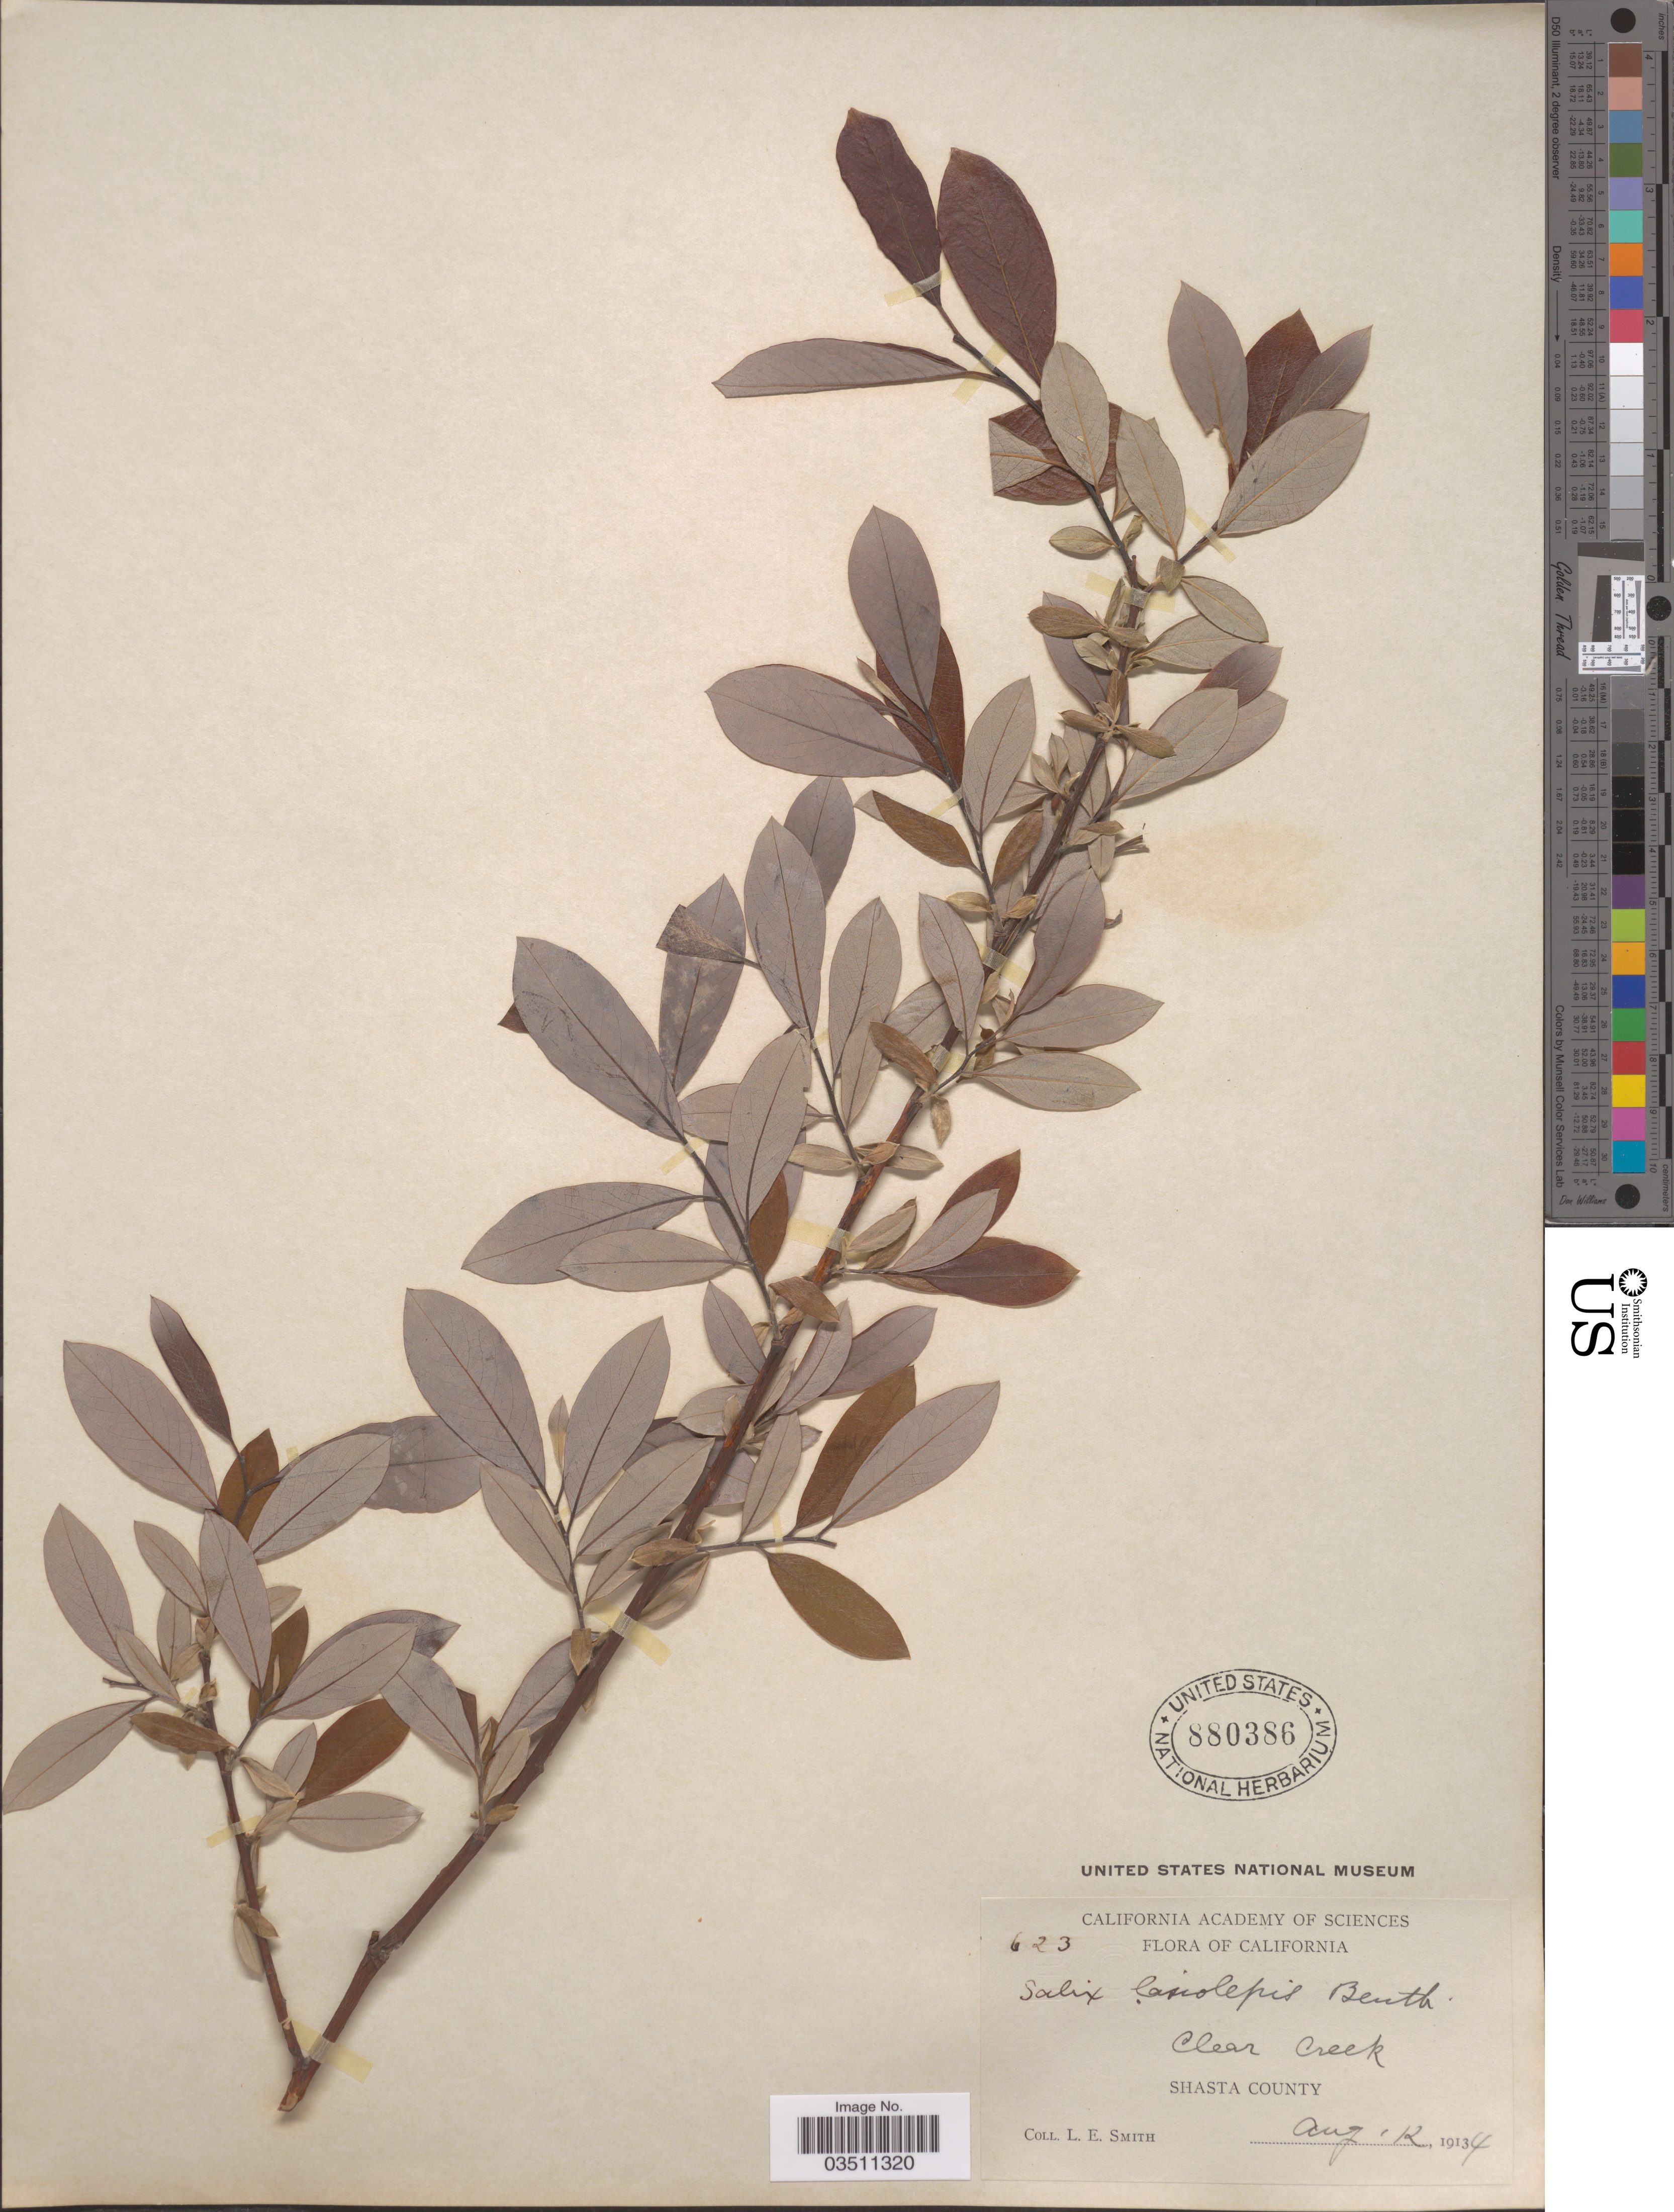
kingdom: Plantae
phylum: Tracheophyta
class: Magnoliopsida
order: Malpighiales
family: Salicaceae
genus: Salix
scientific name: Salix lasiolepis var. bigelovii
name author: Benth.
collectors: L. E. Smith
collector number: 623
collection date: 1914-08-12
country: United States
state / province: California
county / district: Shasta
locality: Clear Creek. Shasta County.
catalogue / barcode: US 880386